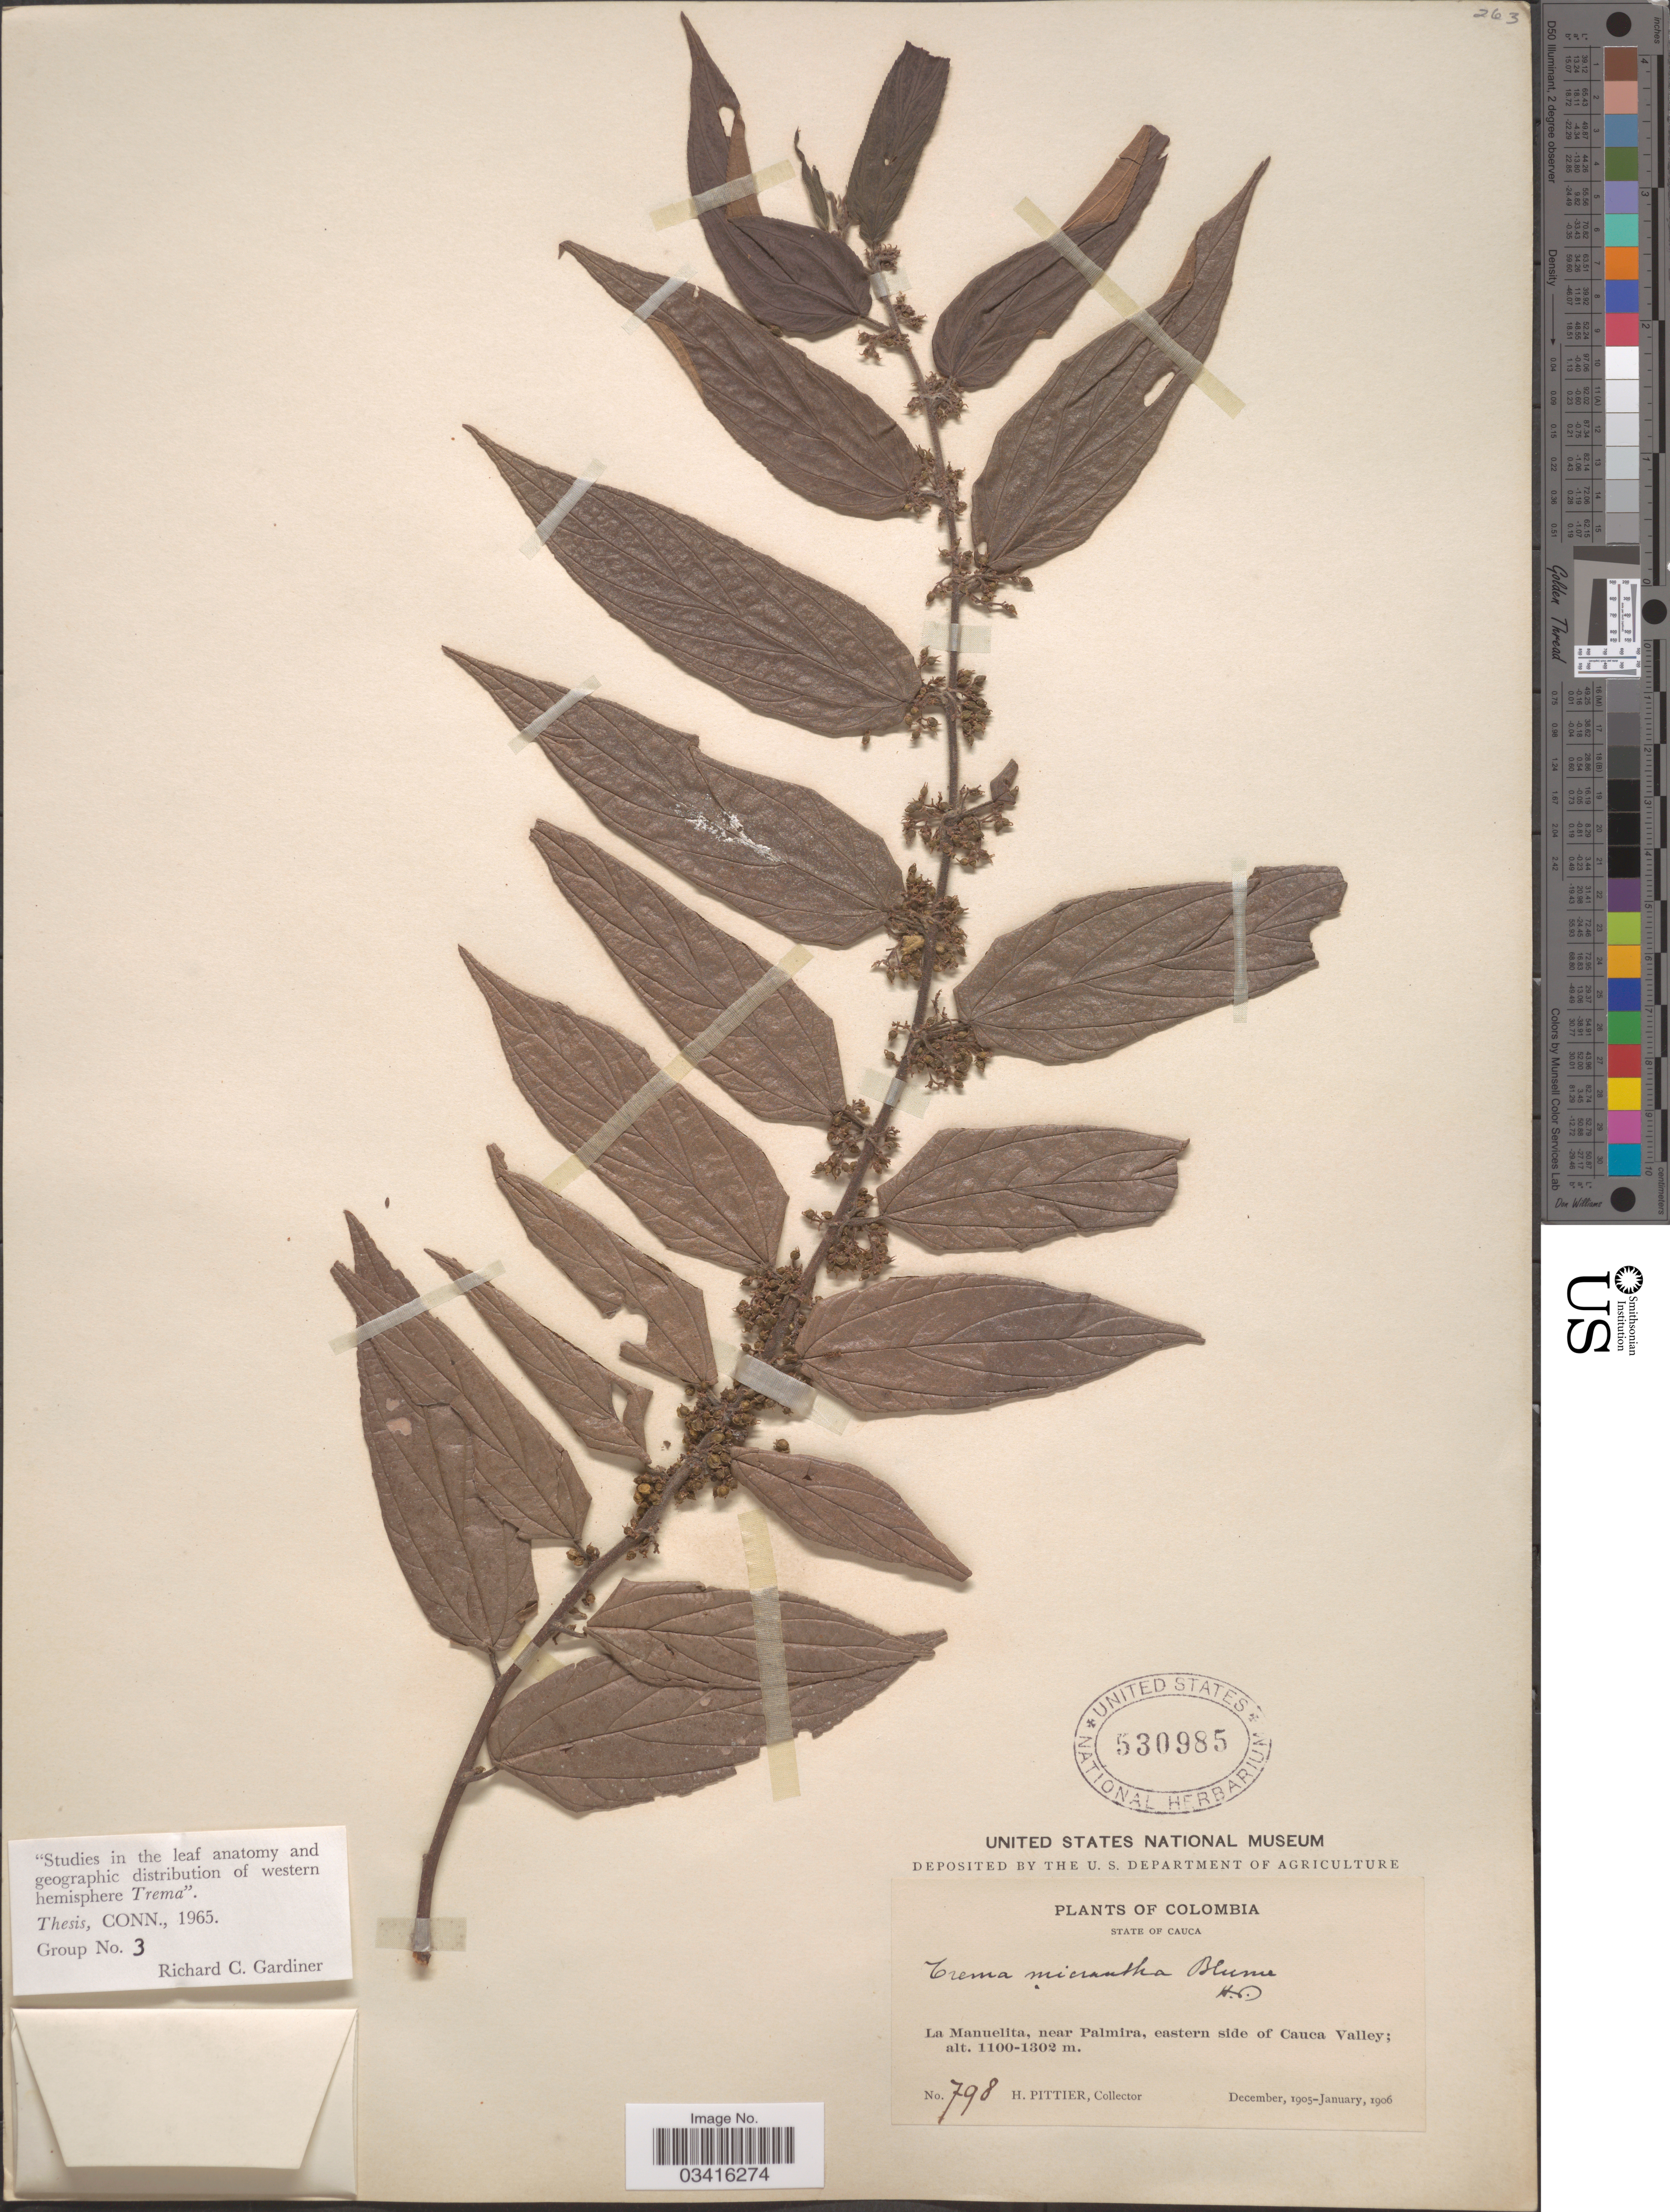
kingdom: Plantae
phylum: Tracheophyta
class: Magnoliopsida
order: Rosales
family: Cannabaceae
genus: Trema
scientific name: Trema micranthum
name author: (L.) Blume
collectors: H. F. Pittier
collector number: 798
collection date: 1905-12/1906-01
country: Colombia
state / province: Cauca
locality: La Manuelita, near Palmira, eastern side of Cauca Valley.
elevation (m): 1100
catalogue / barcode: US 530985